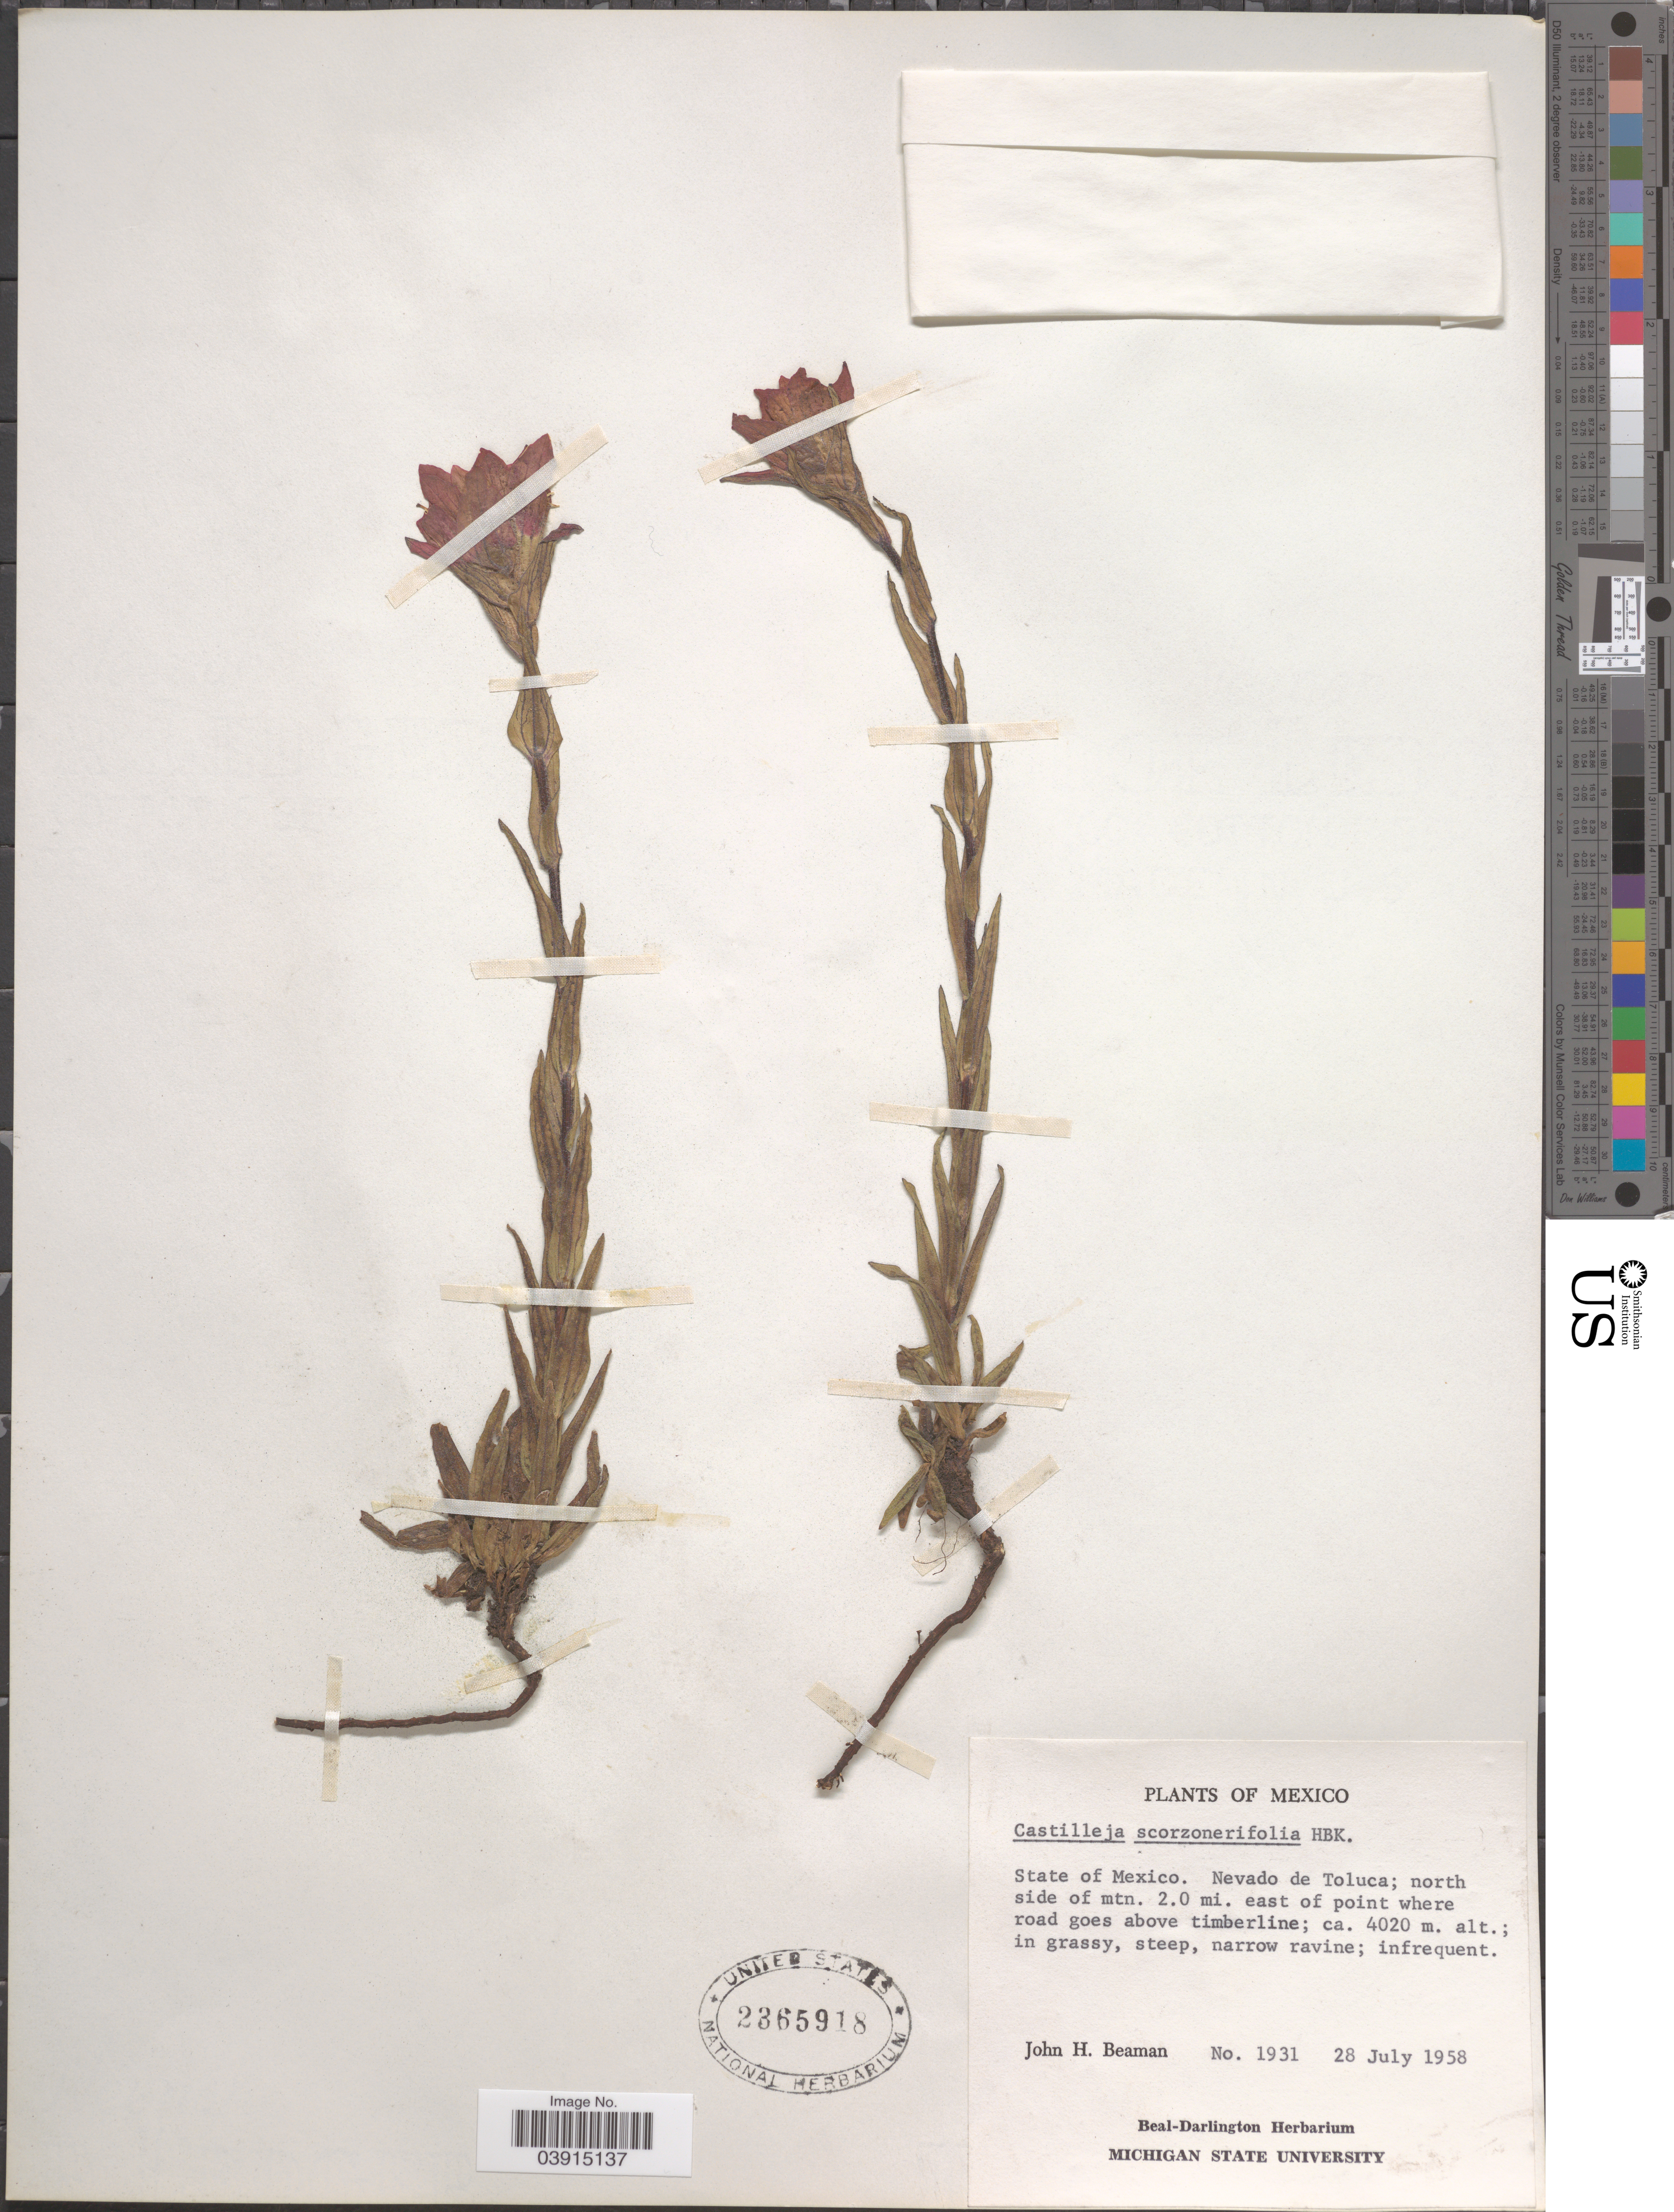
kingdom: Plantae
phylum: Tracheophyta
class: Magnoliopsida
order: Lamiales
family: Orobanchaceae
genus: Castilleja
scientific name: Castilleja falcata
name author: Eastw.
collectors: J. H. Beaman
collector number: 1931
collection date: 1958-07-28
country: Mexico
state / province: México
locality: Nevado de Toluca; north side of mtn. 2.0 mi. east of point where road goes above timberline.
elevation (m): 4020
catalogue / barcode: US 2365918